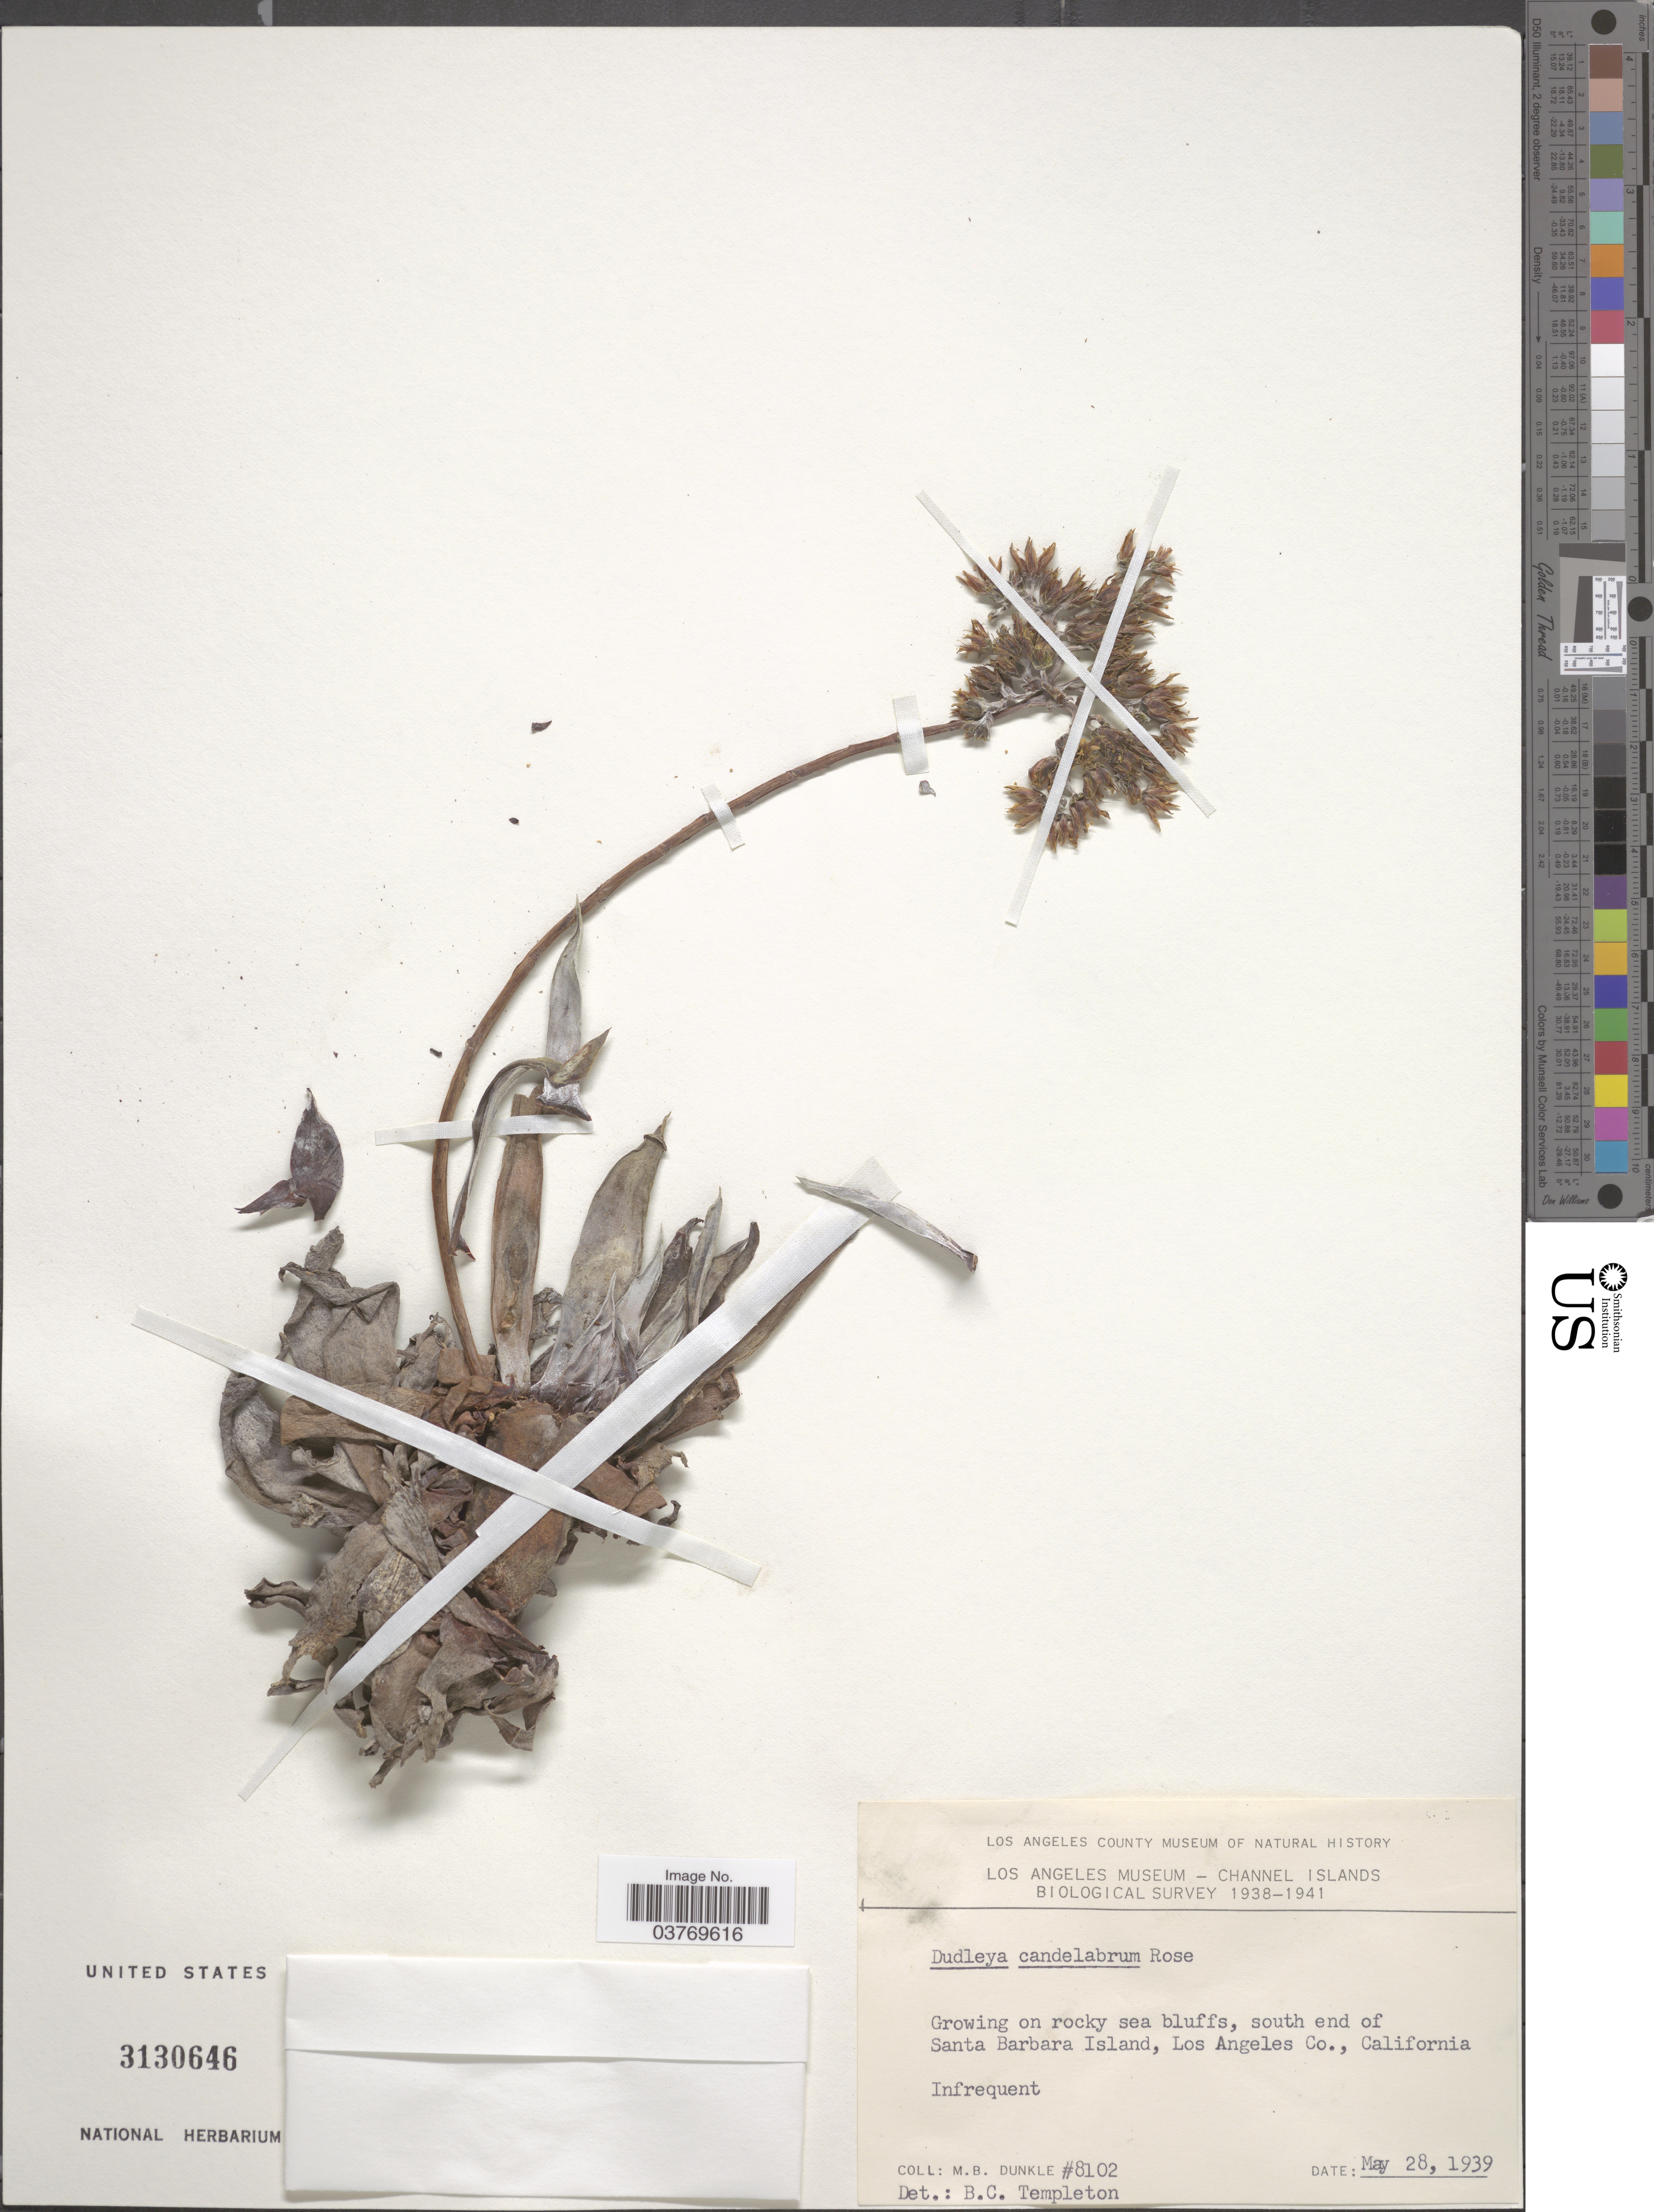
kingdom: Plantae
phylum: Tracheophyta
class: Magnoliopsida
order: Saxifragales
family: Crassulaceae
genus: Dudleya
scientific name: Dudleya candelabrum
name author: Rose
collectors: M. Dunkle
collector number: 8102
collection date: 1939-05-28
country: United States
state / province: California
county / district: Los Angeles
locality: South end of Santa Barbara Island, Los Angeles Co.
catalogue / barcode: US 3130646